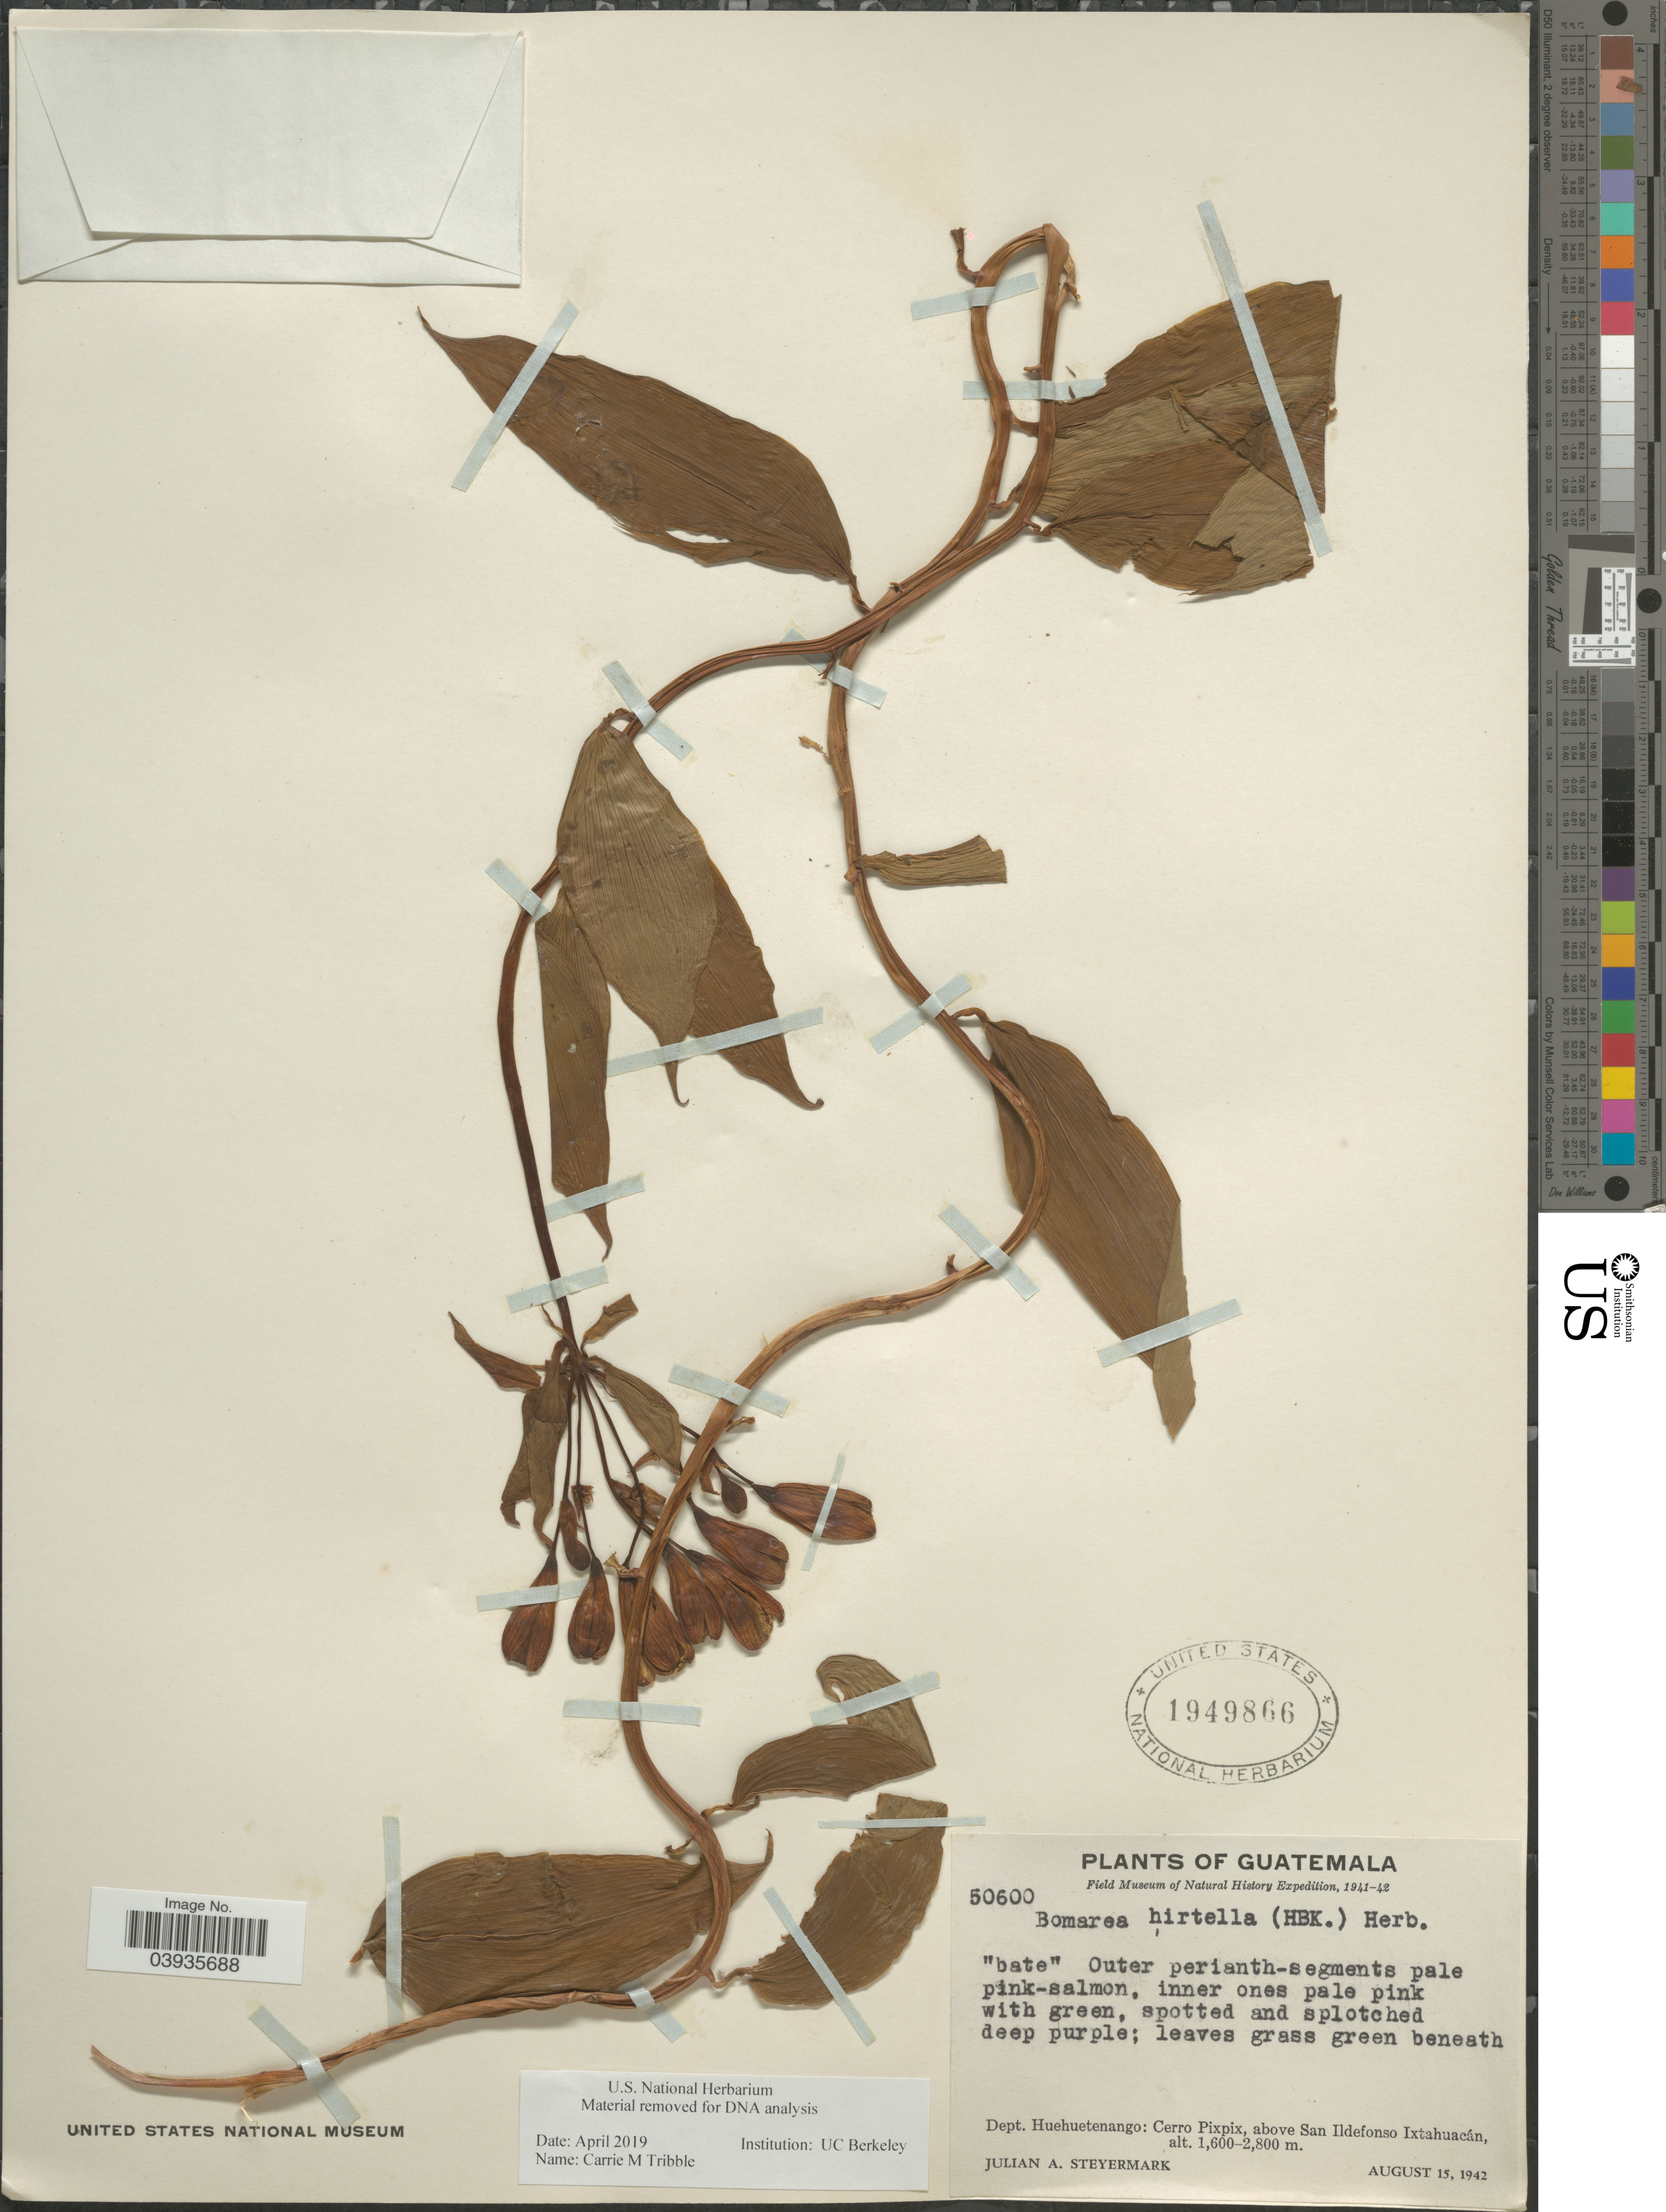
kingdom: Plantae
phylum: Tracheophyta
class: Liliopsida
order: Liliales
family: Alstroemeriaceae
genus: Bomarea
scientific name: Bomarea hirtella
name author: (Kunth) Herb.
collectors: J. Steyermark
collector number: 50600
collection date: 1942-08-15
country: Guatemala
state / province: Huehuetenango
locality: Dept. Huehuetenango: Cerro Pixpix, above San Ildefonso Ixtahuacán.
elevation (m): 1600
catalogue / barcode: US 1949866